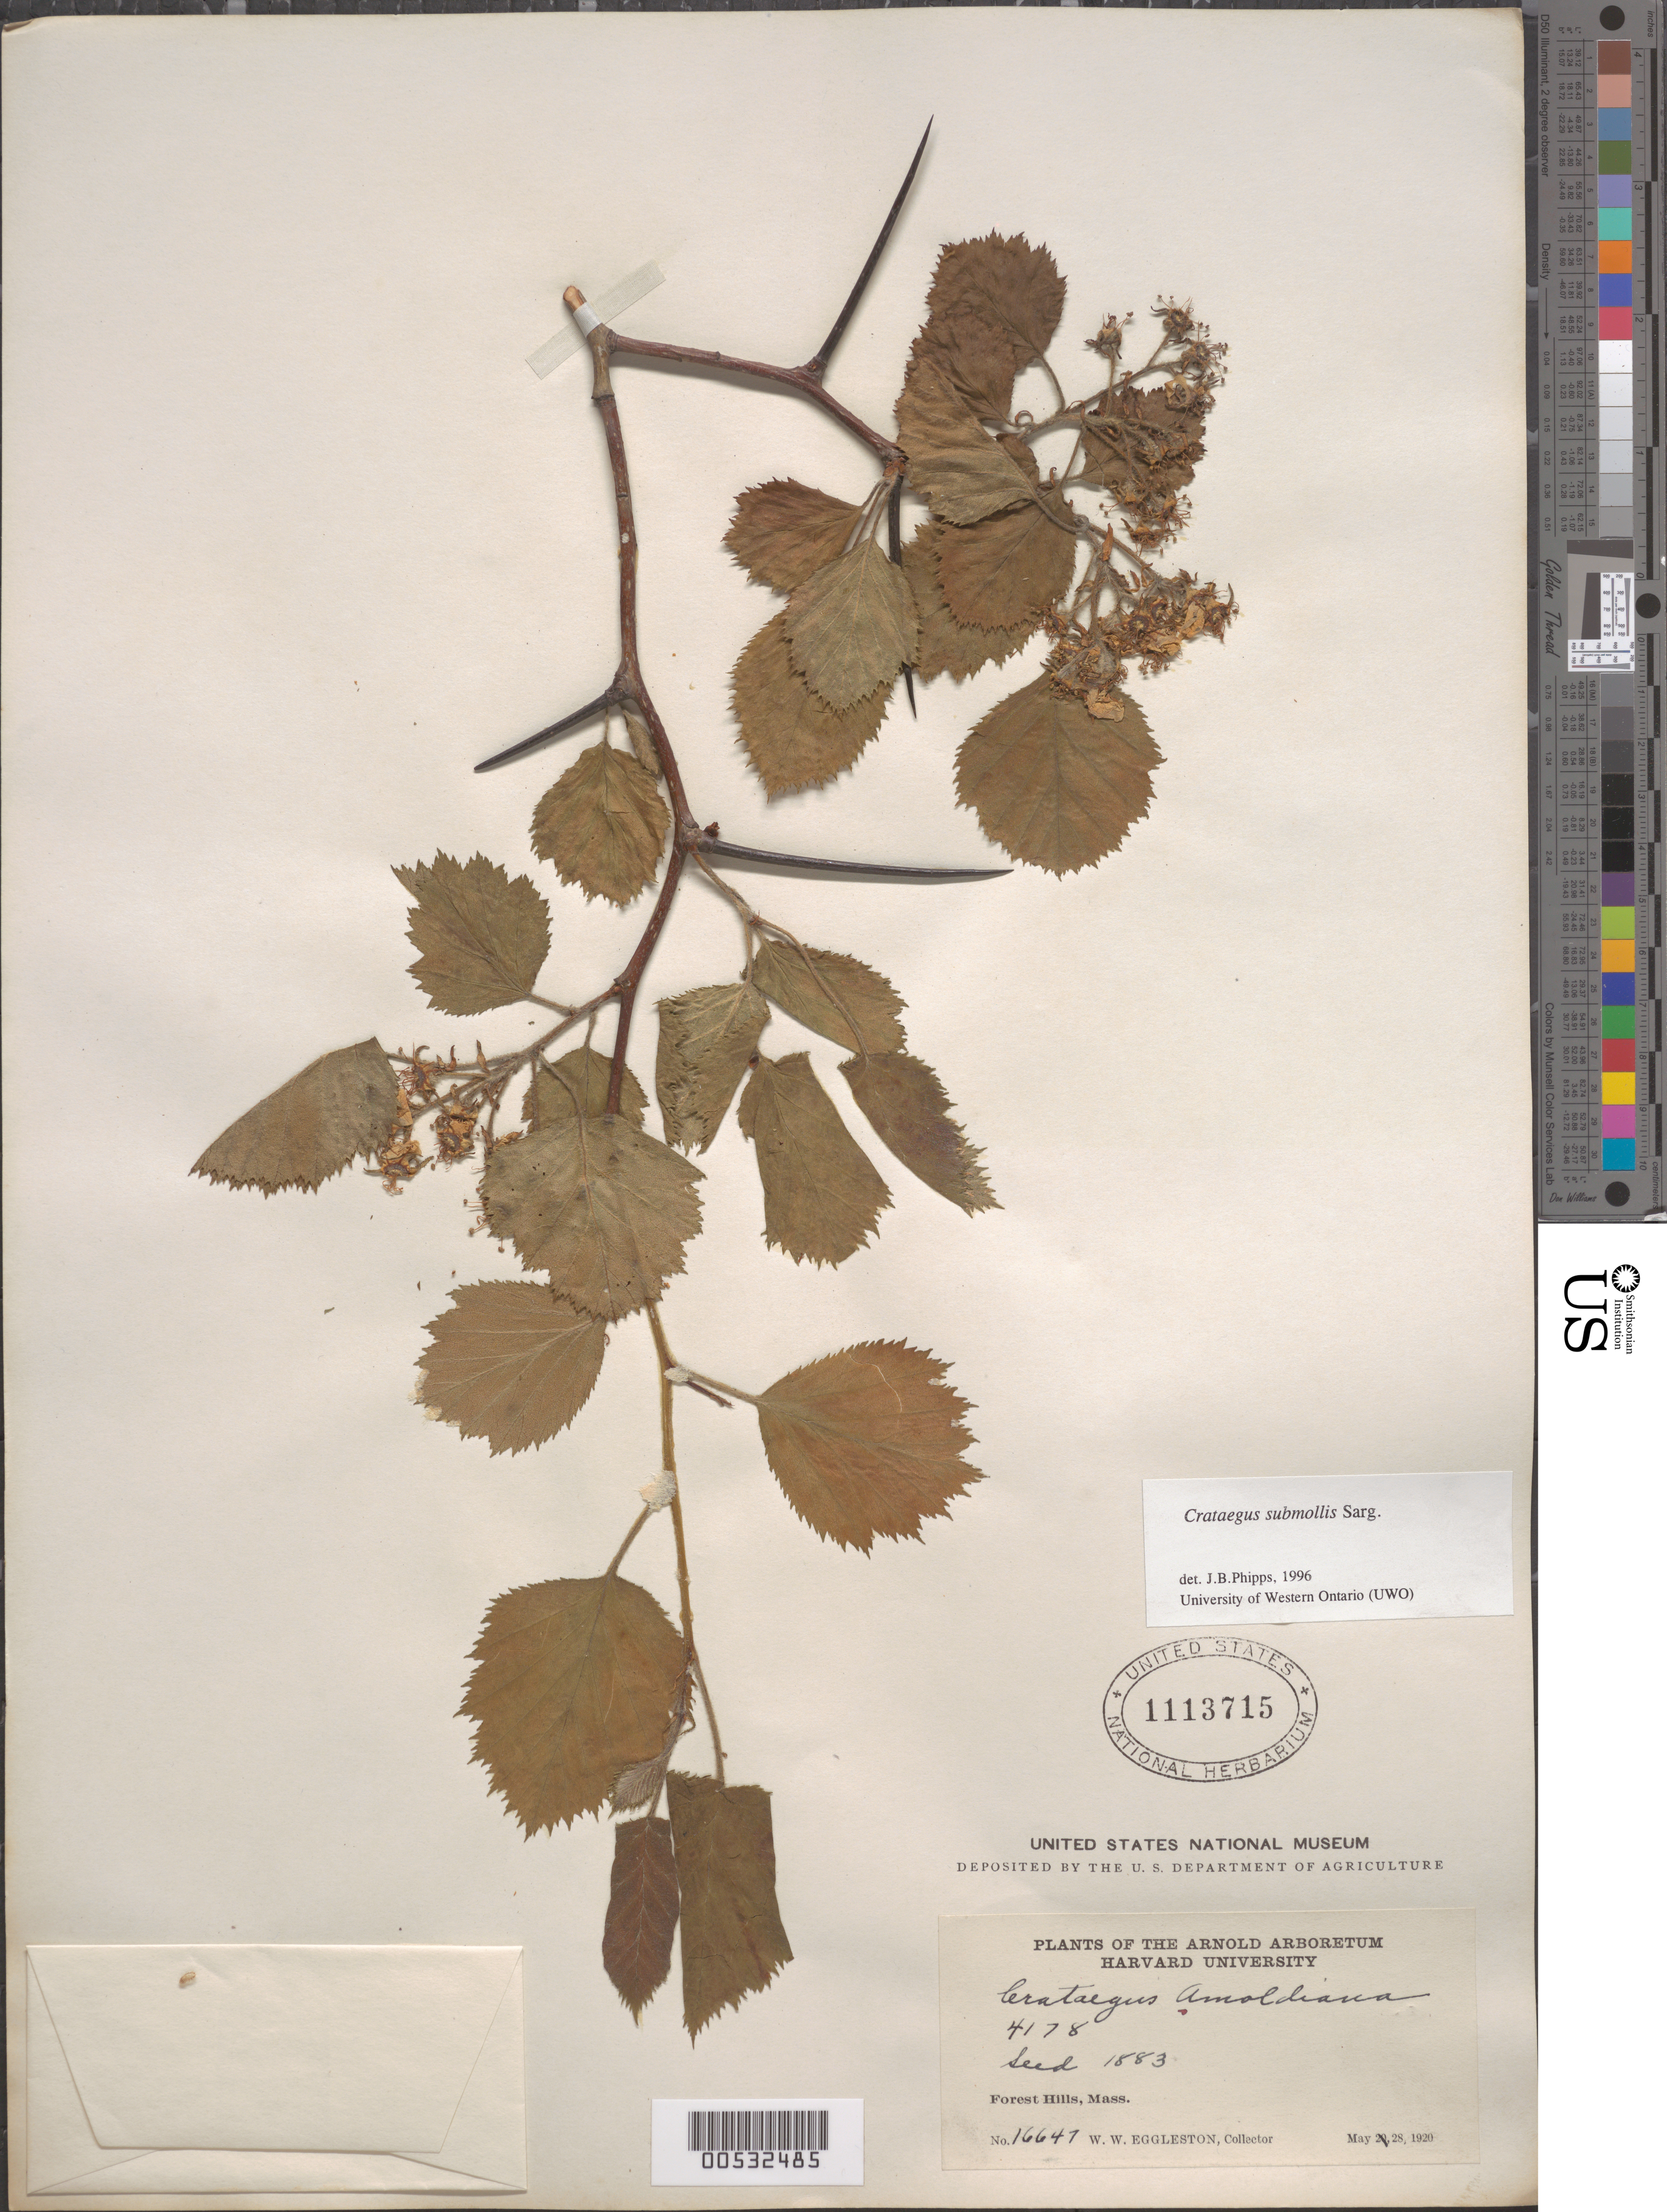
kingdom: Plantae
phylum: Tracheophyta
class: Magnoliopsida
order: Rosales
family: Rosaceae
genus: Crataegus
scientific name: Crataegus submollis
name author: Sarg.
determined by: Phipps, James B., (UWO), University of Western Ontario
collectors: W. W. Eggleston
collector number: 16647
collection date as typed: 28 May 1929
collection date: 1929-05-28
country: United States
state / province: Massachusetts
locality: Arnold Arboretum, Forest Hills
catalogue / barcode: US 1113715